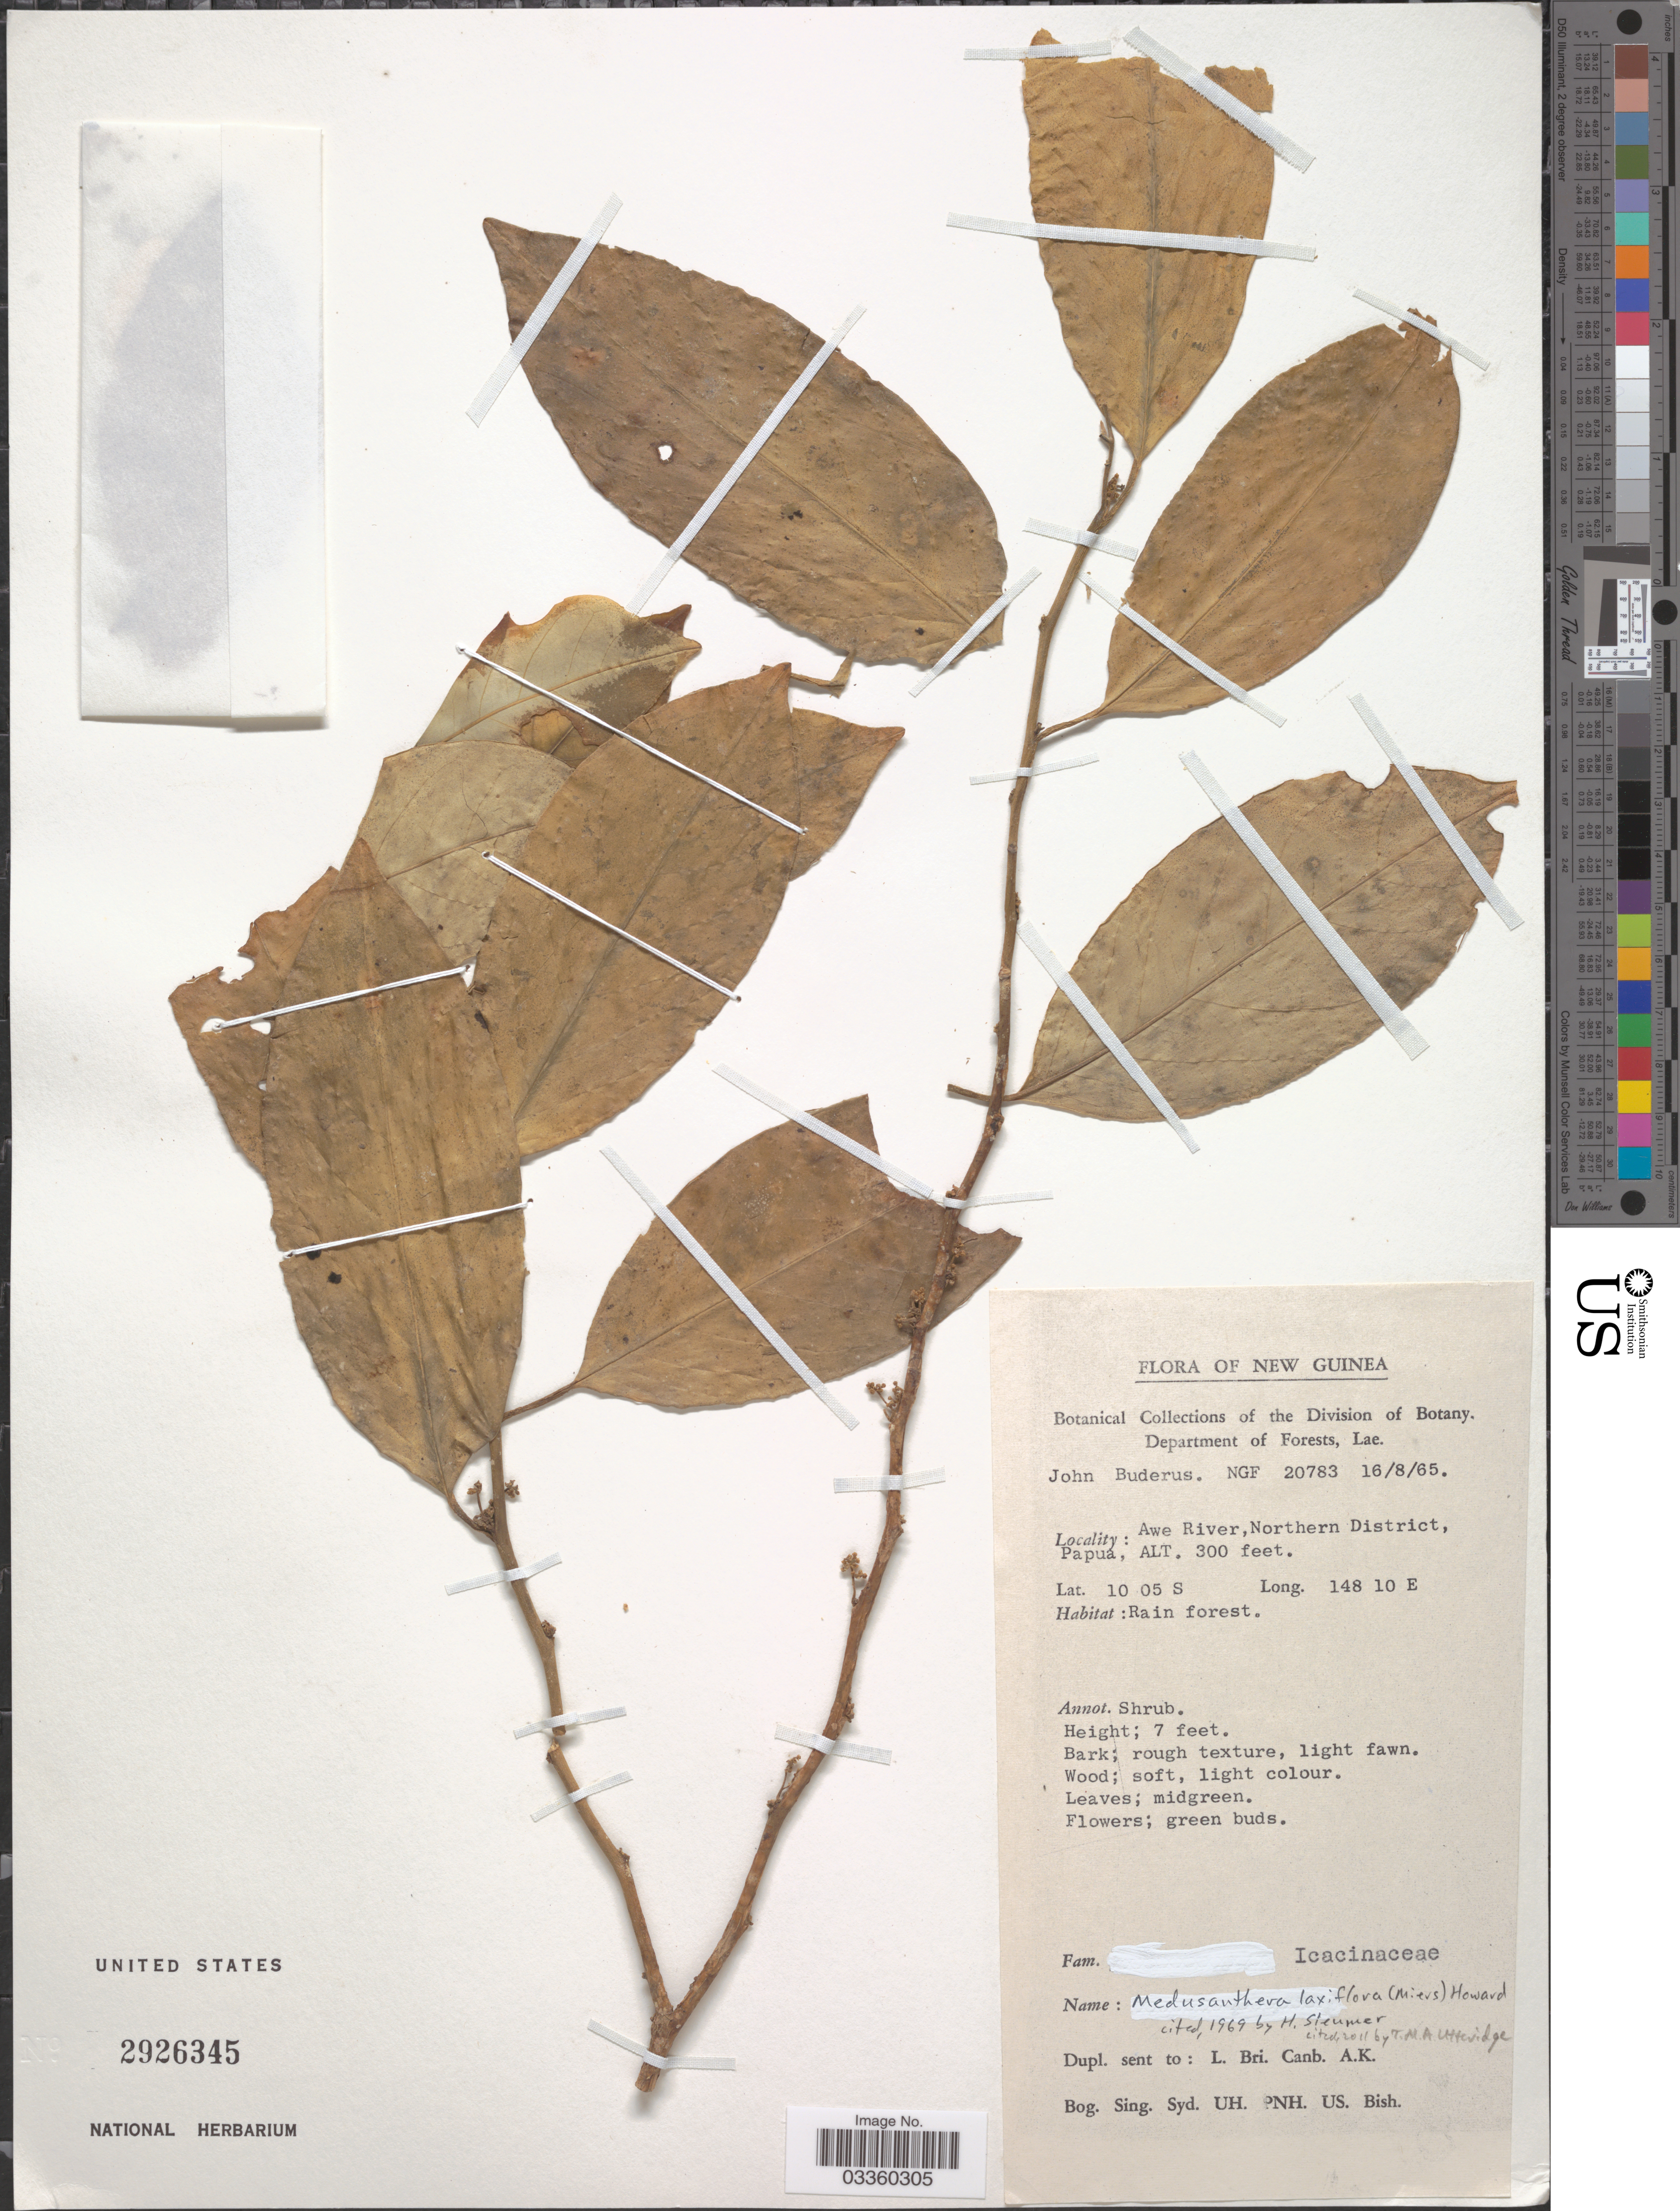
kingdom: Plantae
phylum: Tracheophyta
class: Magnoliopsida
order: Cardiopteridales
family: Stemonuraceae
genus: Medusanthera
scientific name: Medusanthera laxiflora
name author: (Miers) R.A. Howard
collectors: J. Buderus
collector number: NGF20783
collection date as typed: Transcribed d/m/y: 16/8/65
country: Papua New Guinea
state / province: Northern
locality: New Guinea. Awe River, Norhern District, Papua.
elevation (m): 91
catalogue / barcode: US 2926345